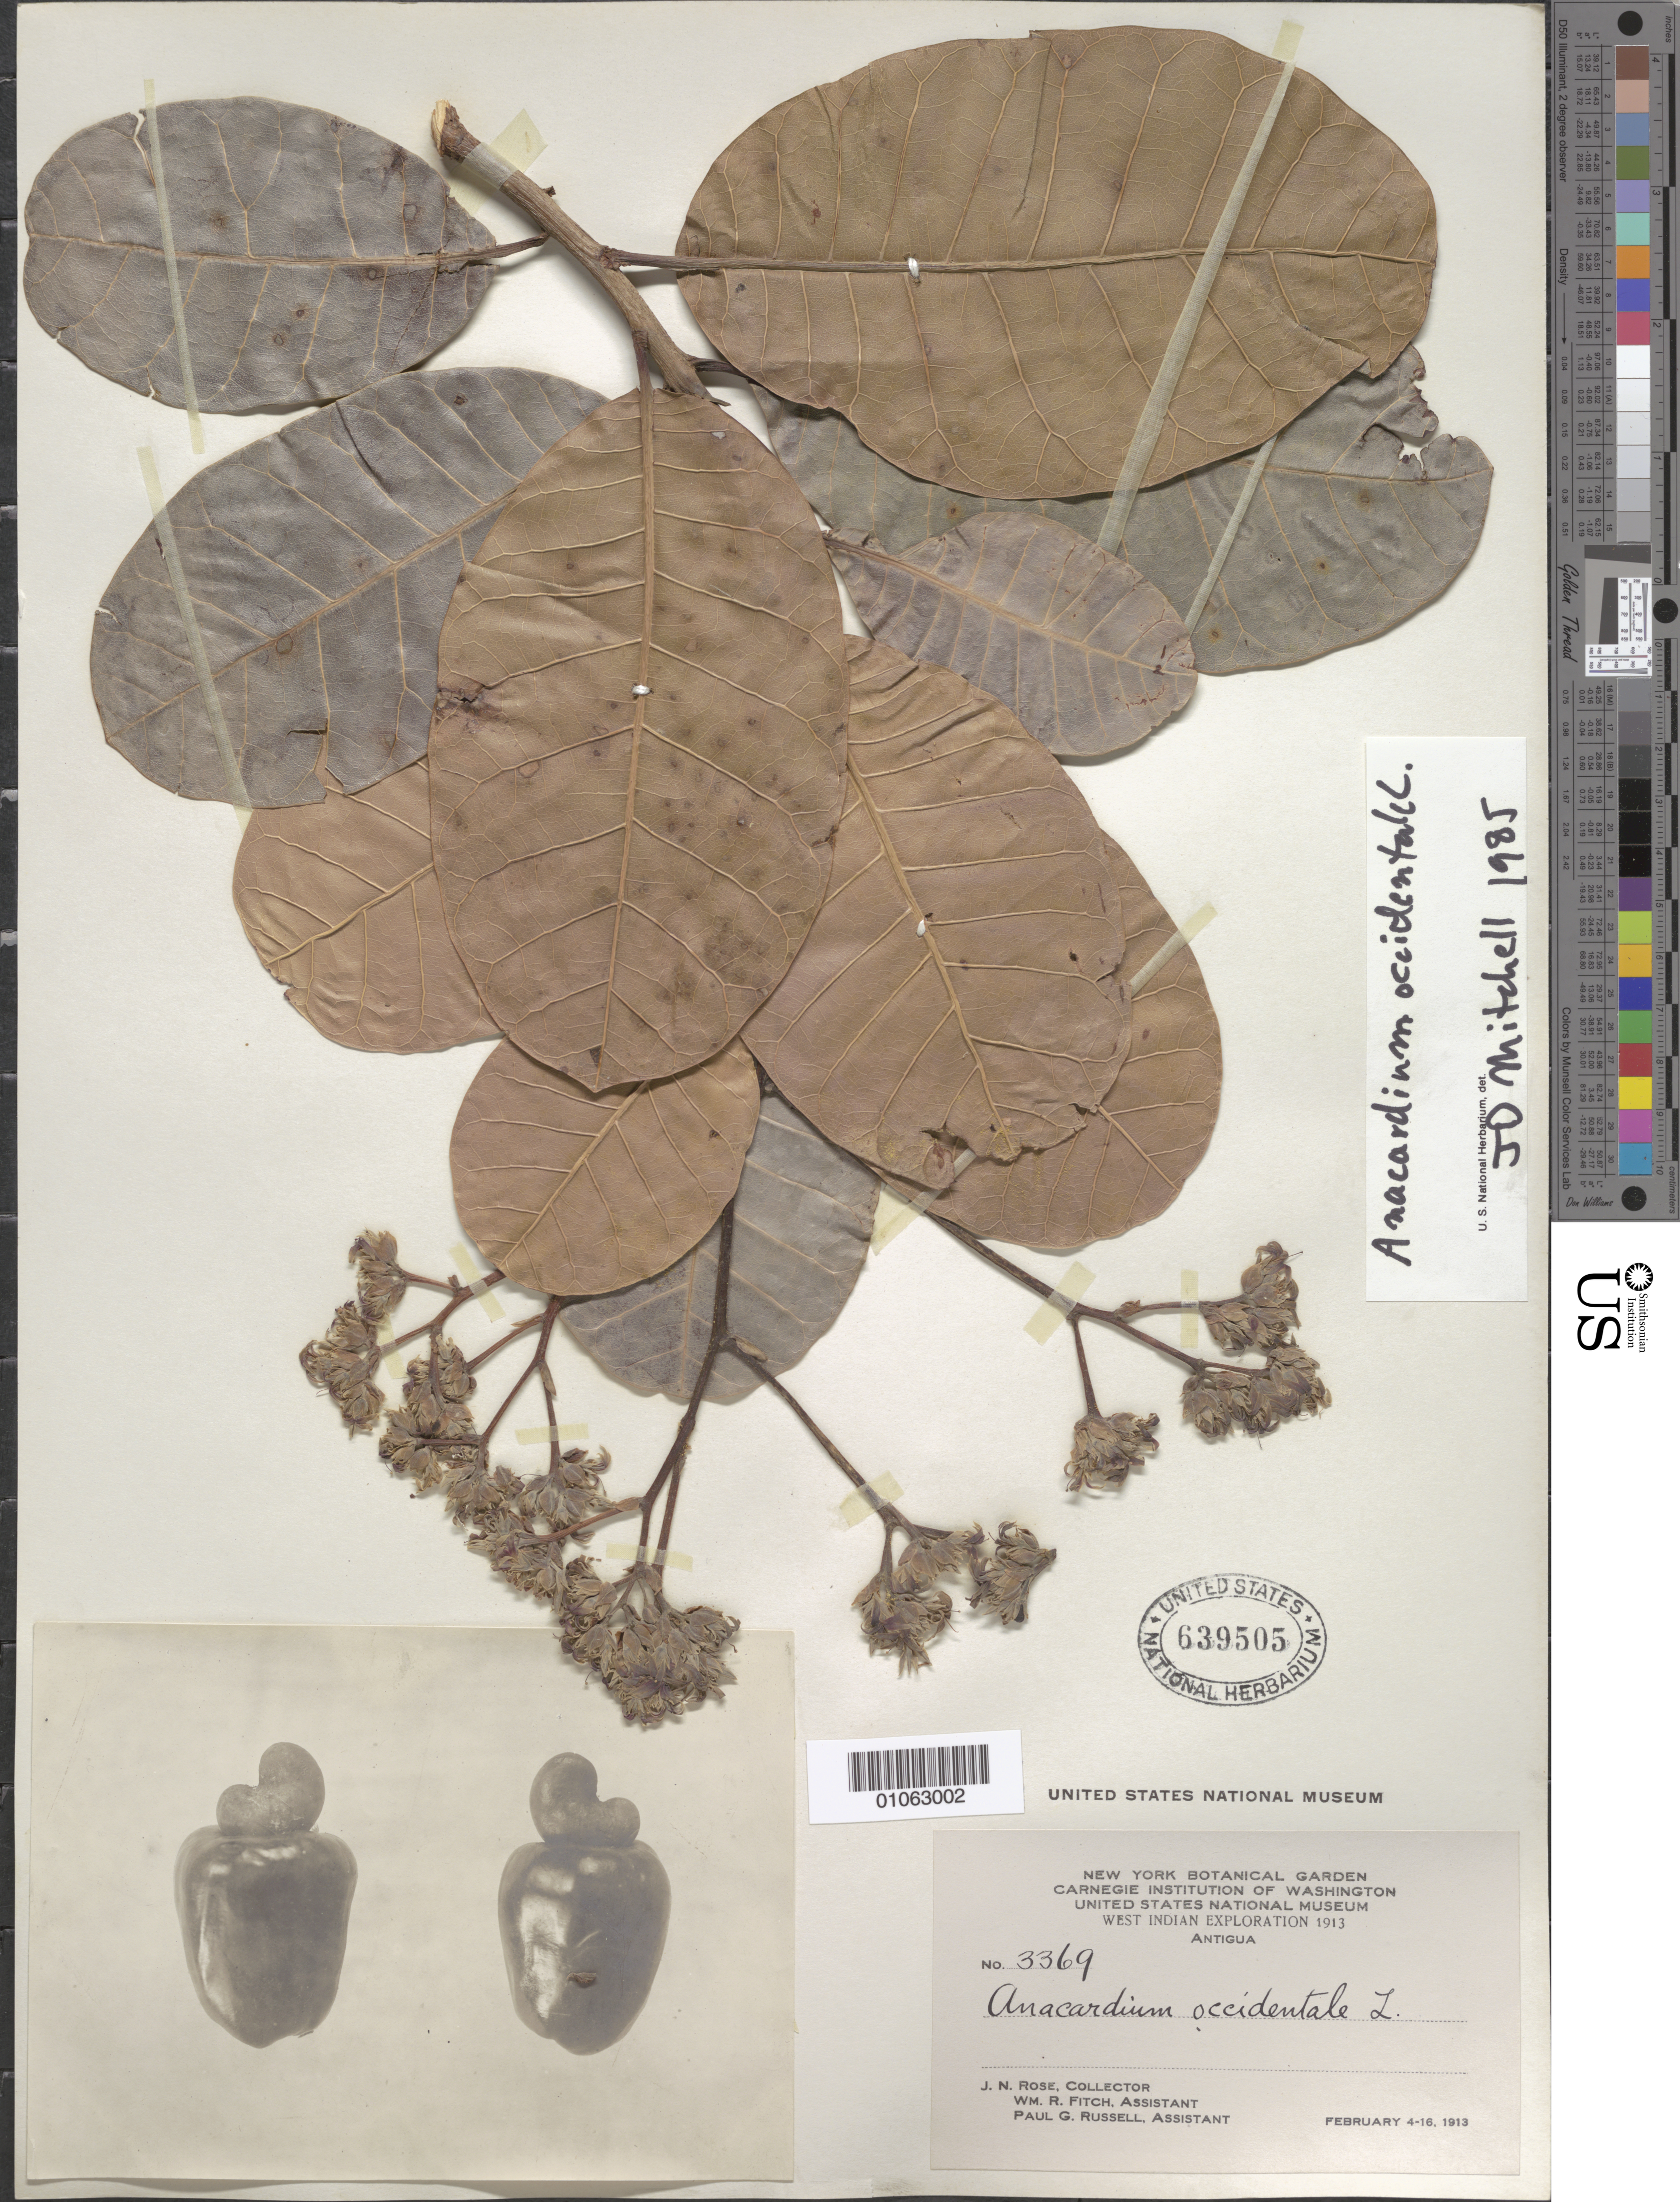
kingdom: Plantae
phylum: Tracheophyta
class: Magnoliopsida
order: Sapindales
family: Anacardiaceae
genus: Anacardium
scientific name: Anacardium occidentale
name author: L.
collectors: J. N. Rose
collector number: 3369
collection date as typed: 04 Feb 1913 to 16 Mar 1913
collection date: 1913-02-04/1913-03-16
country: Antigua and Barbuda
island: Antigua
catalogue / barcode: US 639505